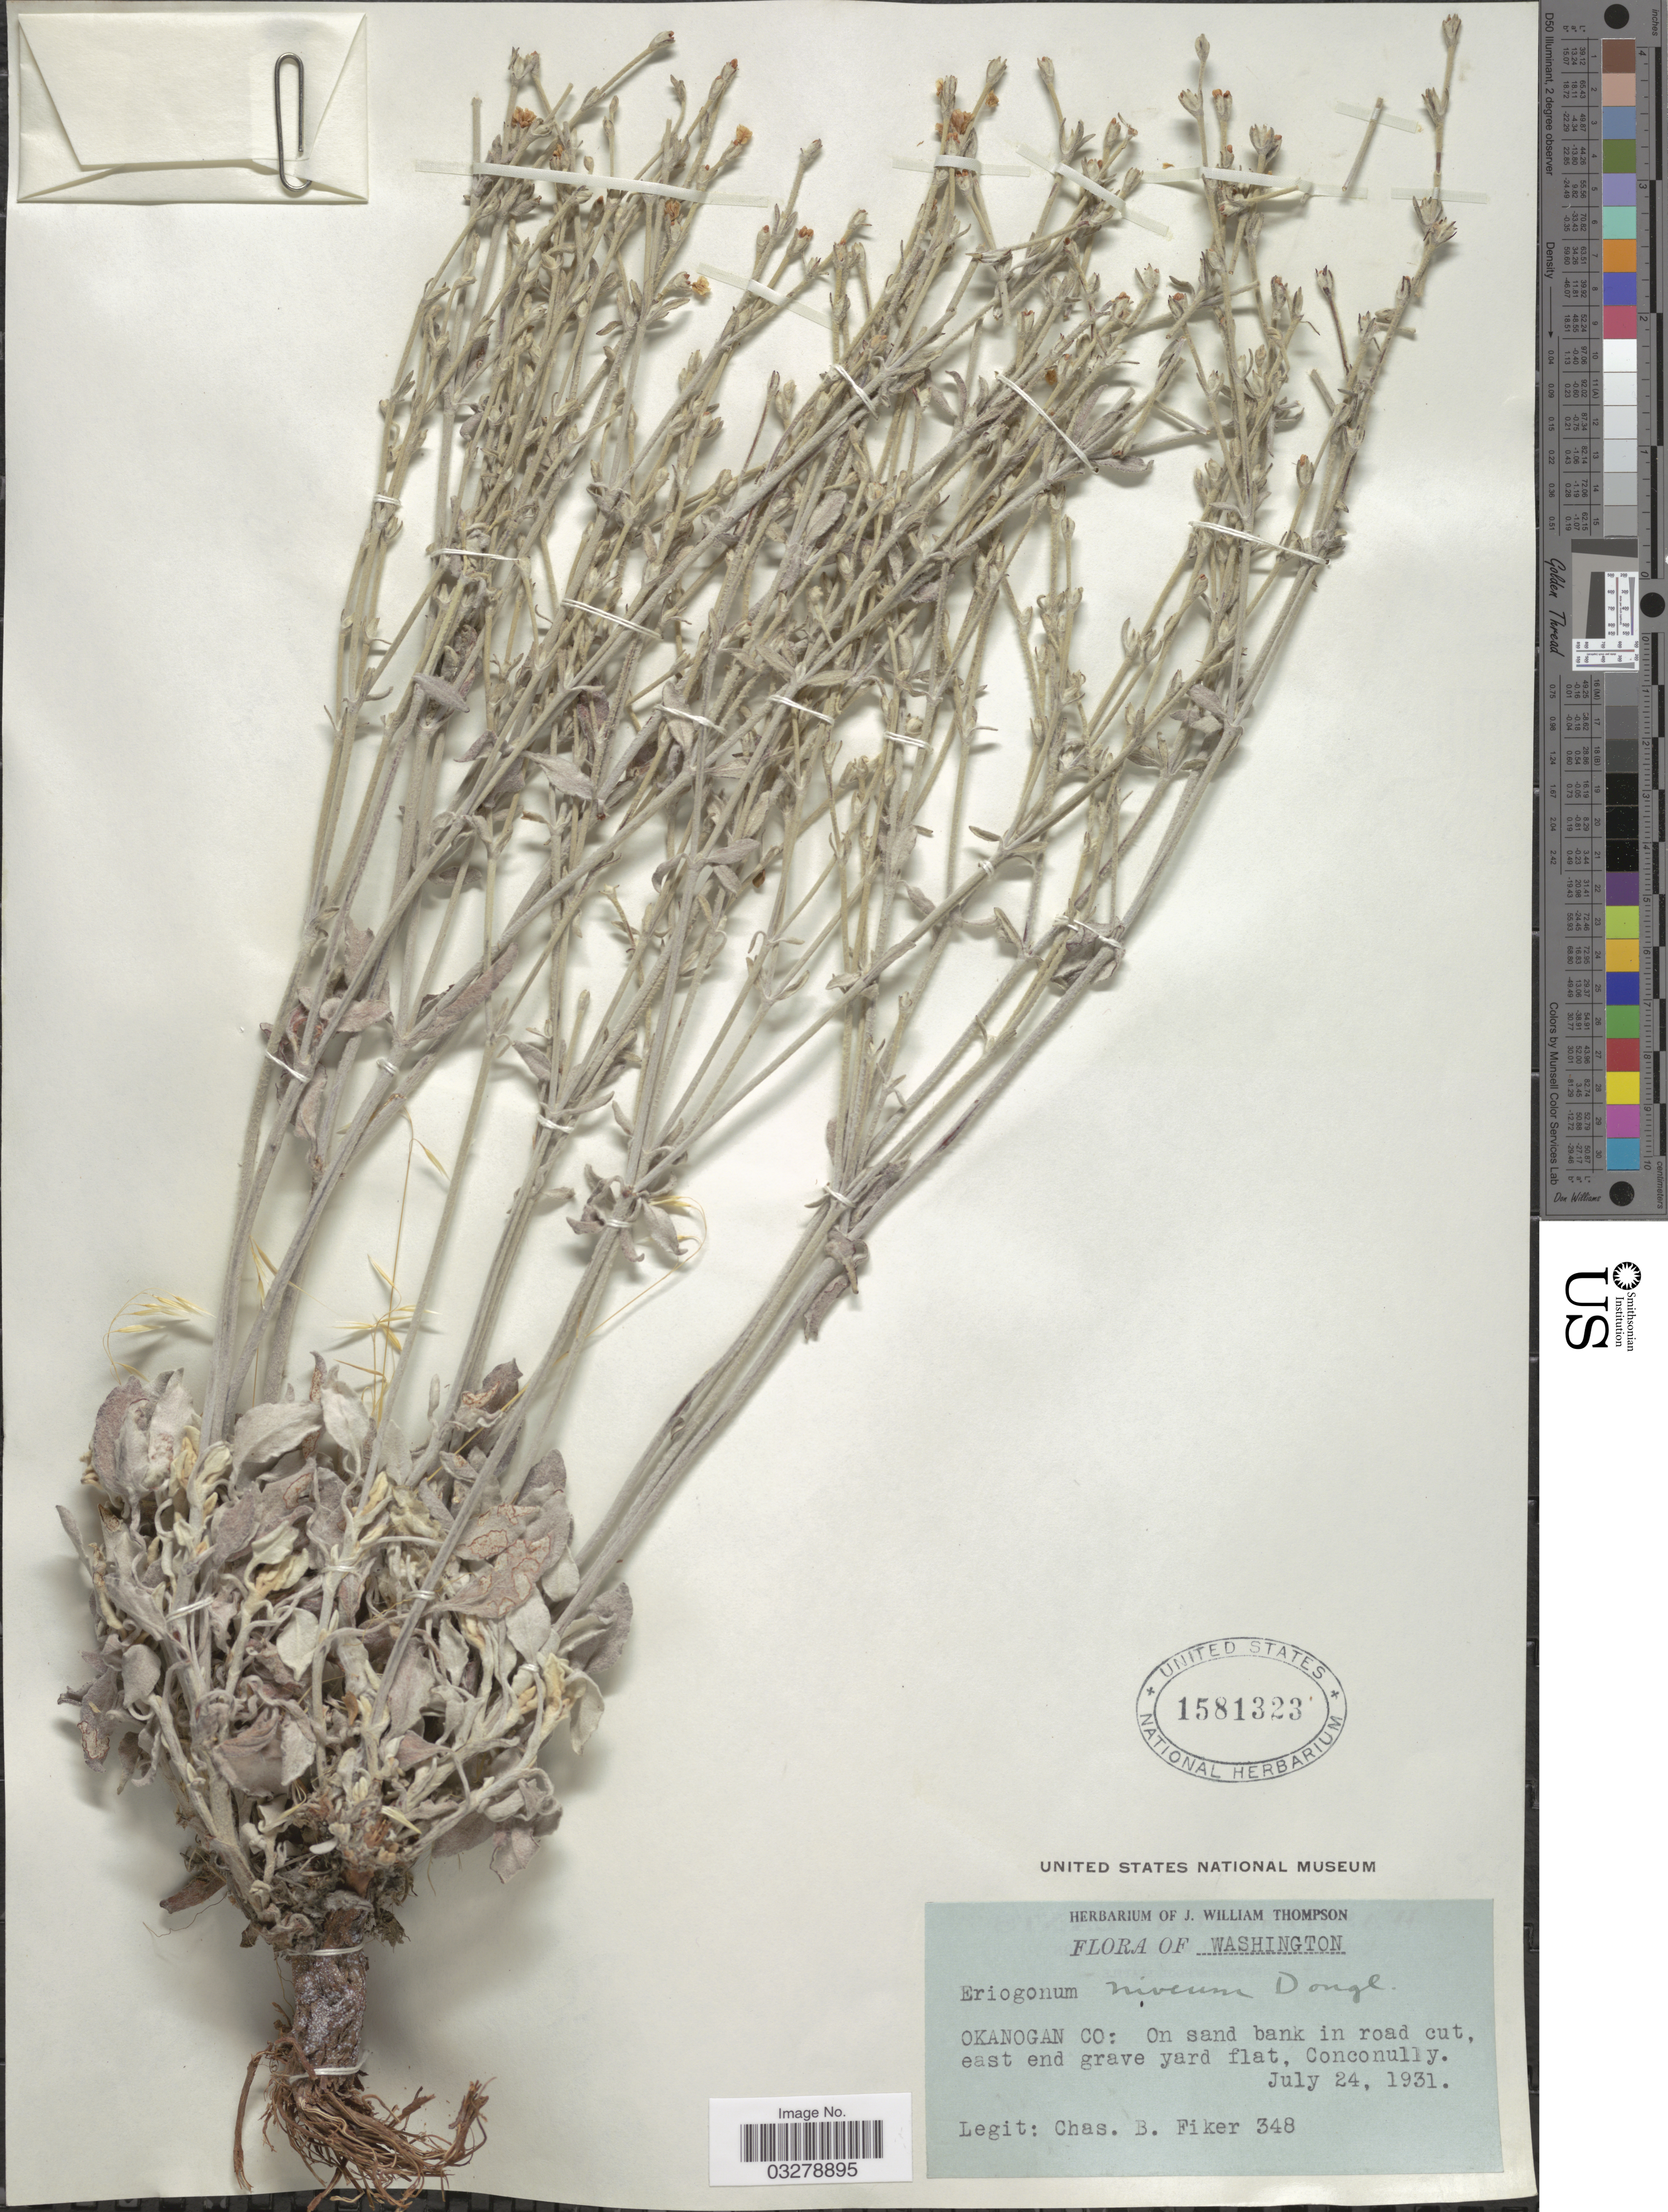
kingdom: Plantae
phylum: Tracheophyta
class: Magnoliopsida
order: Caryophyllales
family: Polygonaceae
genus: Eriogonum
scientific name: Eriogonum niverum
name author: Douglas ex Benth.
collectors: C. Fiker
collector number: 348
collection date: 1931-07-24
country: United States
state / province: Washington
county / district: Okanogan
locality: Okanogan Co: East end grave yard flat, Conconully.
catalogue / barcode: US 1581323